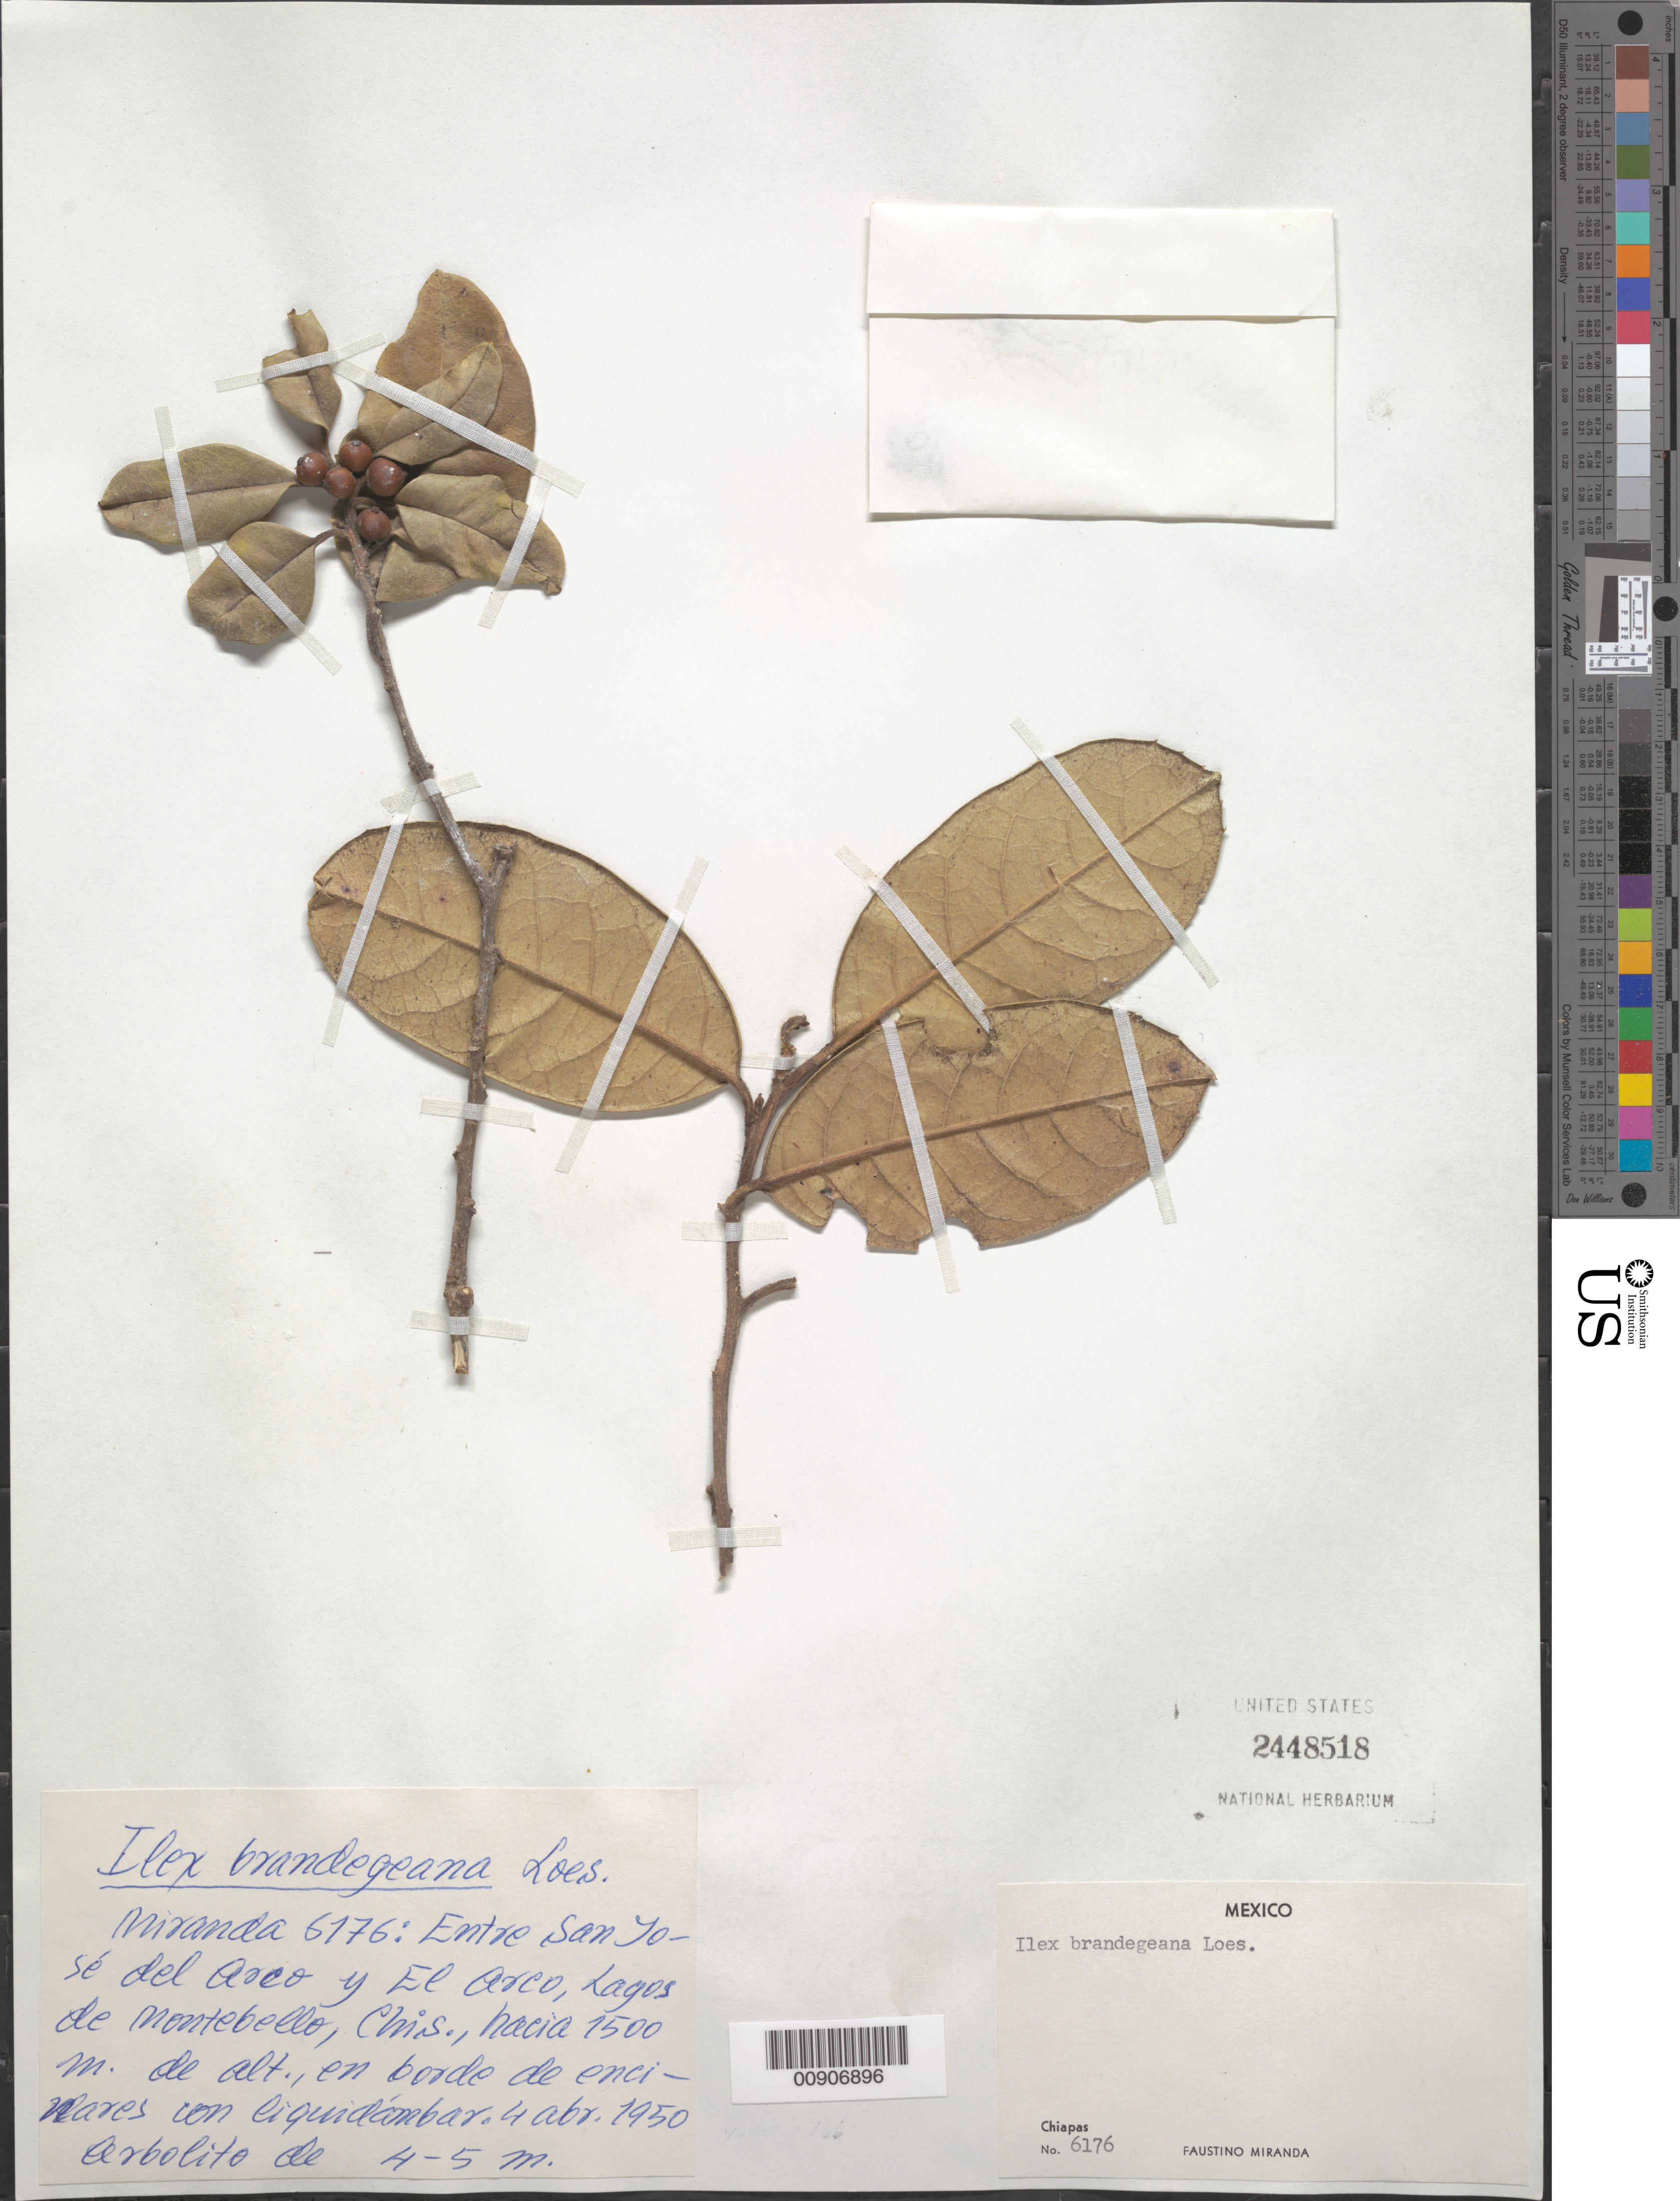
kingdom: Plantae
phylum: Tracheophyta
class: Magnoliopsida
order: Aquifoliales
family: Aquifoliaceae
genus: Ilex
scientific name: Ilex brandegeana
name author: Loes.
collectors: Miranda G., F.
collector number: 6176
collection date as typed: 04 Apr 1950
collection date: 1950-04-04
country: Mexico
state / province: Chiapas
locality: Entre San José del Arco y El Arco, Lagos de Montebello, Chiapas.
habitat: En borde de encinares con liquidámbar.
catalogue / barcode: US 2448518